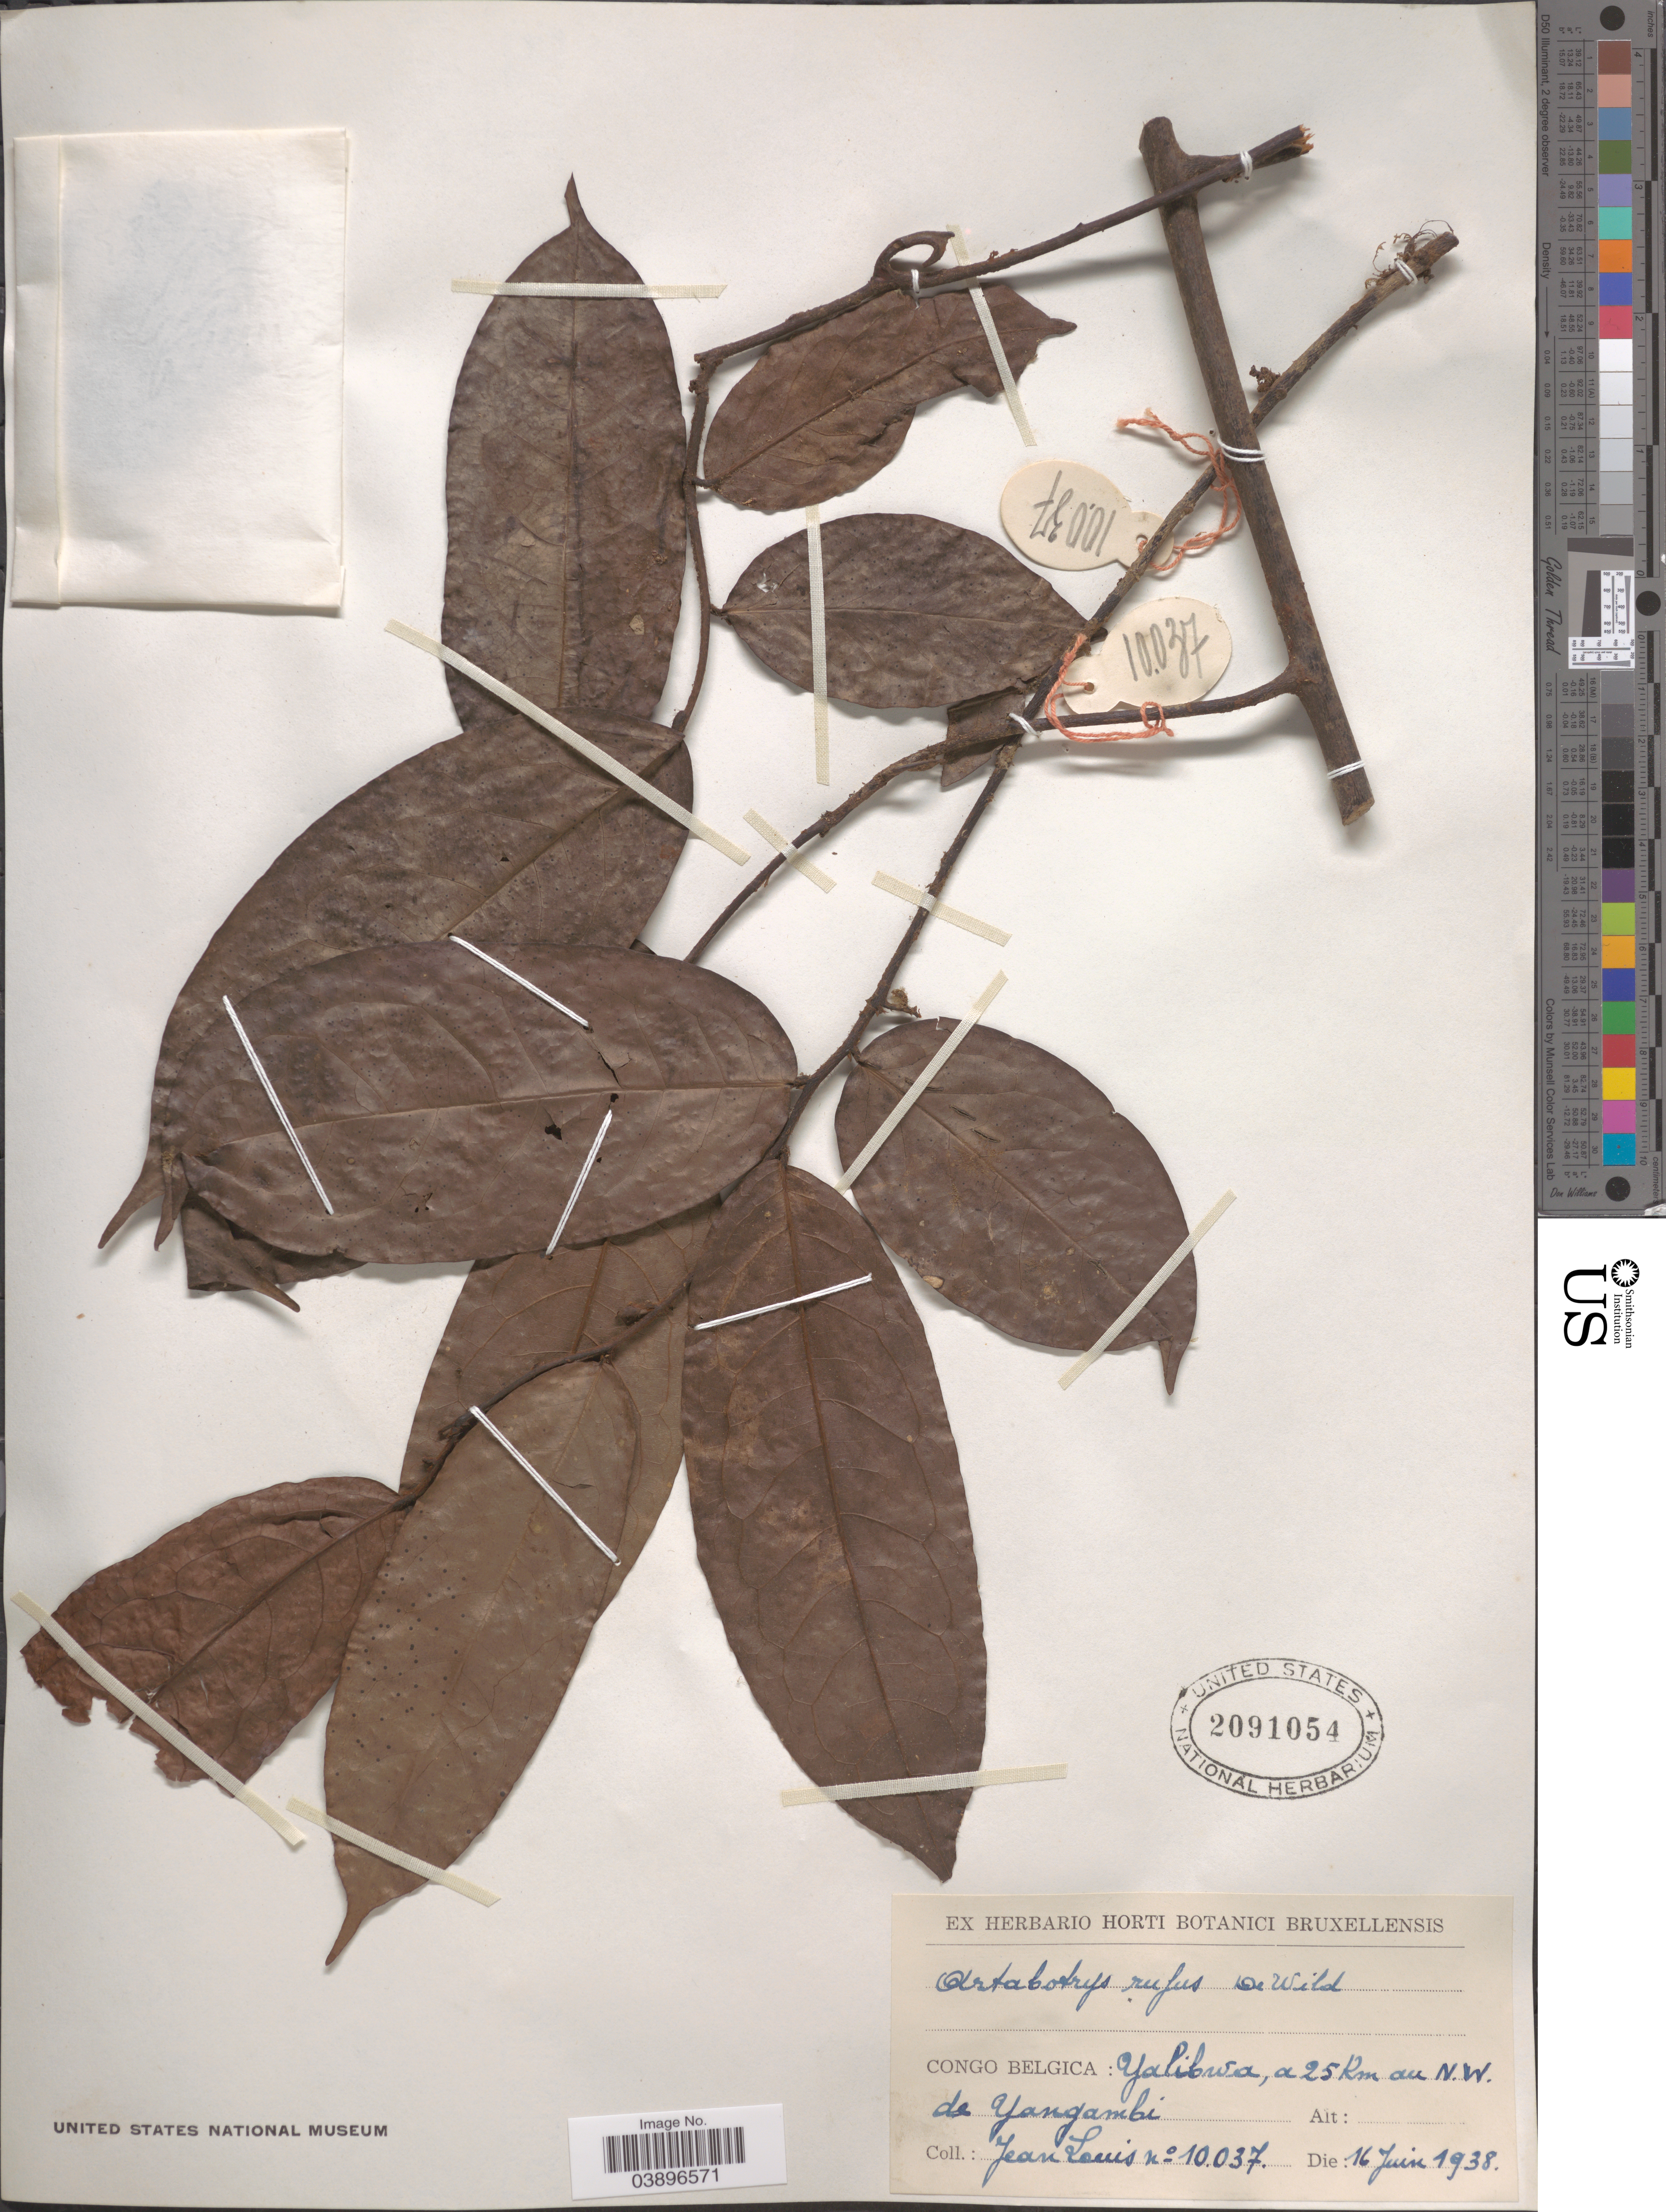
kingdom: Plantae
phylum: Tracheophyta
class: Magnoliopsida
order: Magnoliales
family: Annonaceae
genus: Artabotrys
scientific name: Artabotrys rufus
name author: De Wild.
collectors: J. Louis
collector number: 10037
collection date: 1938-06-16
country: Congo, Democratic Republic of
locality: Congo Belgica: Yalibwa, a 25 Km au N.W. de Yangambi.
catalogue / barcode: US 2091054